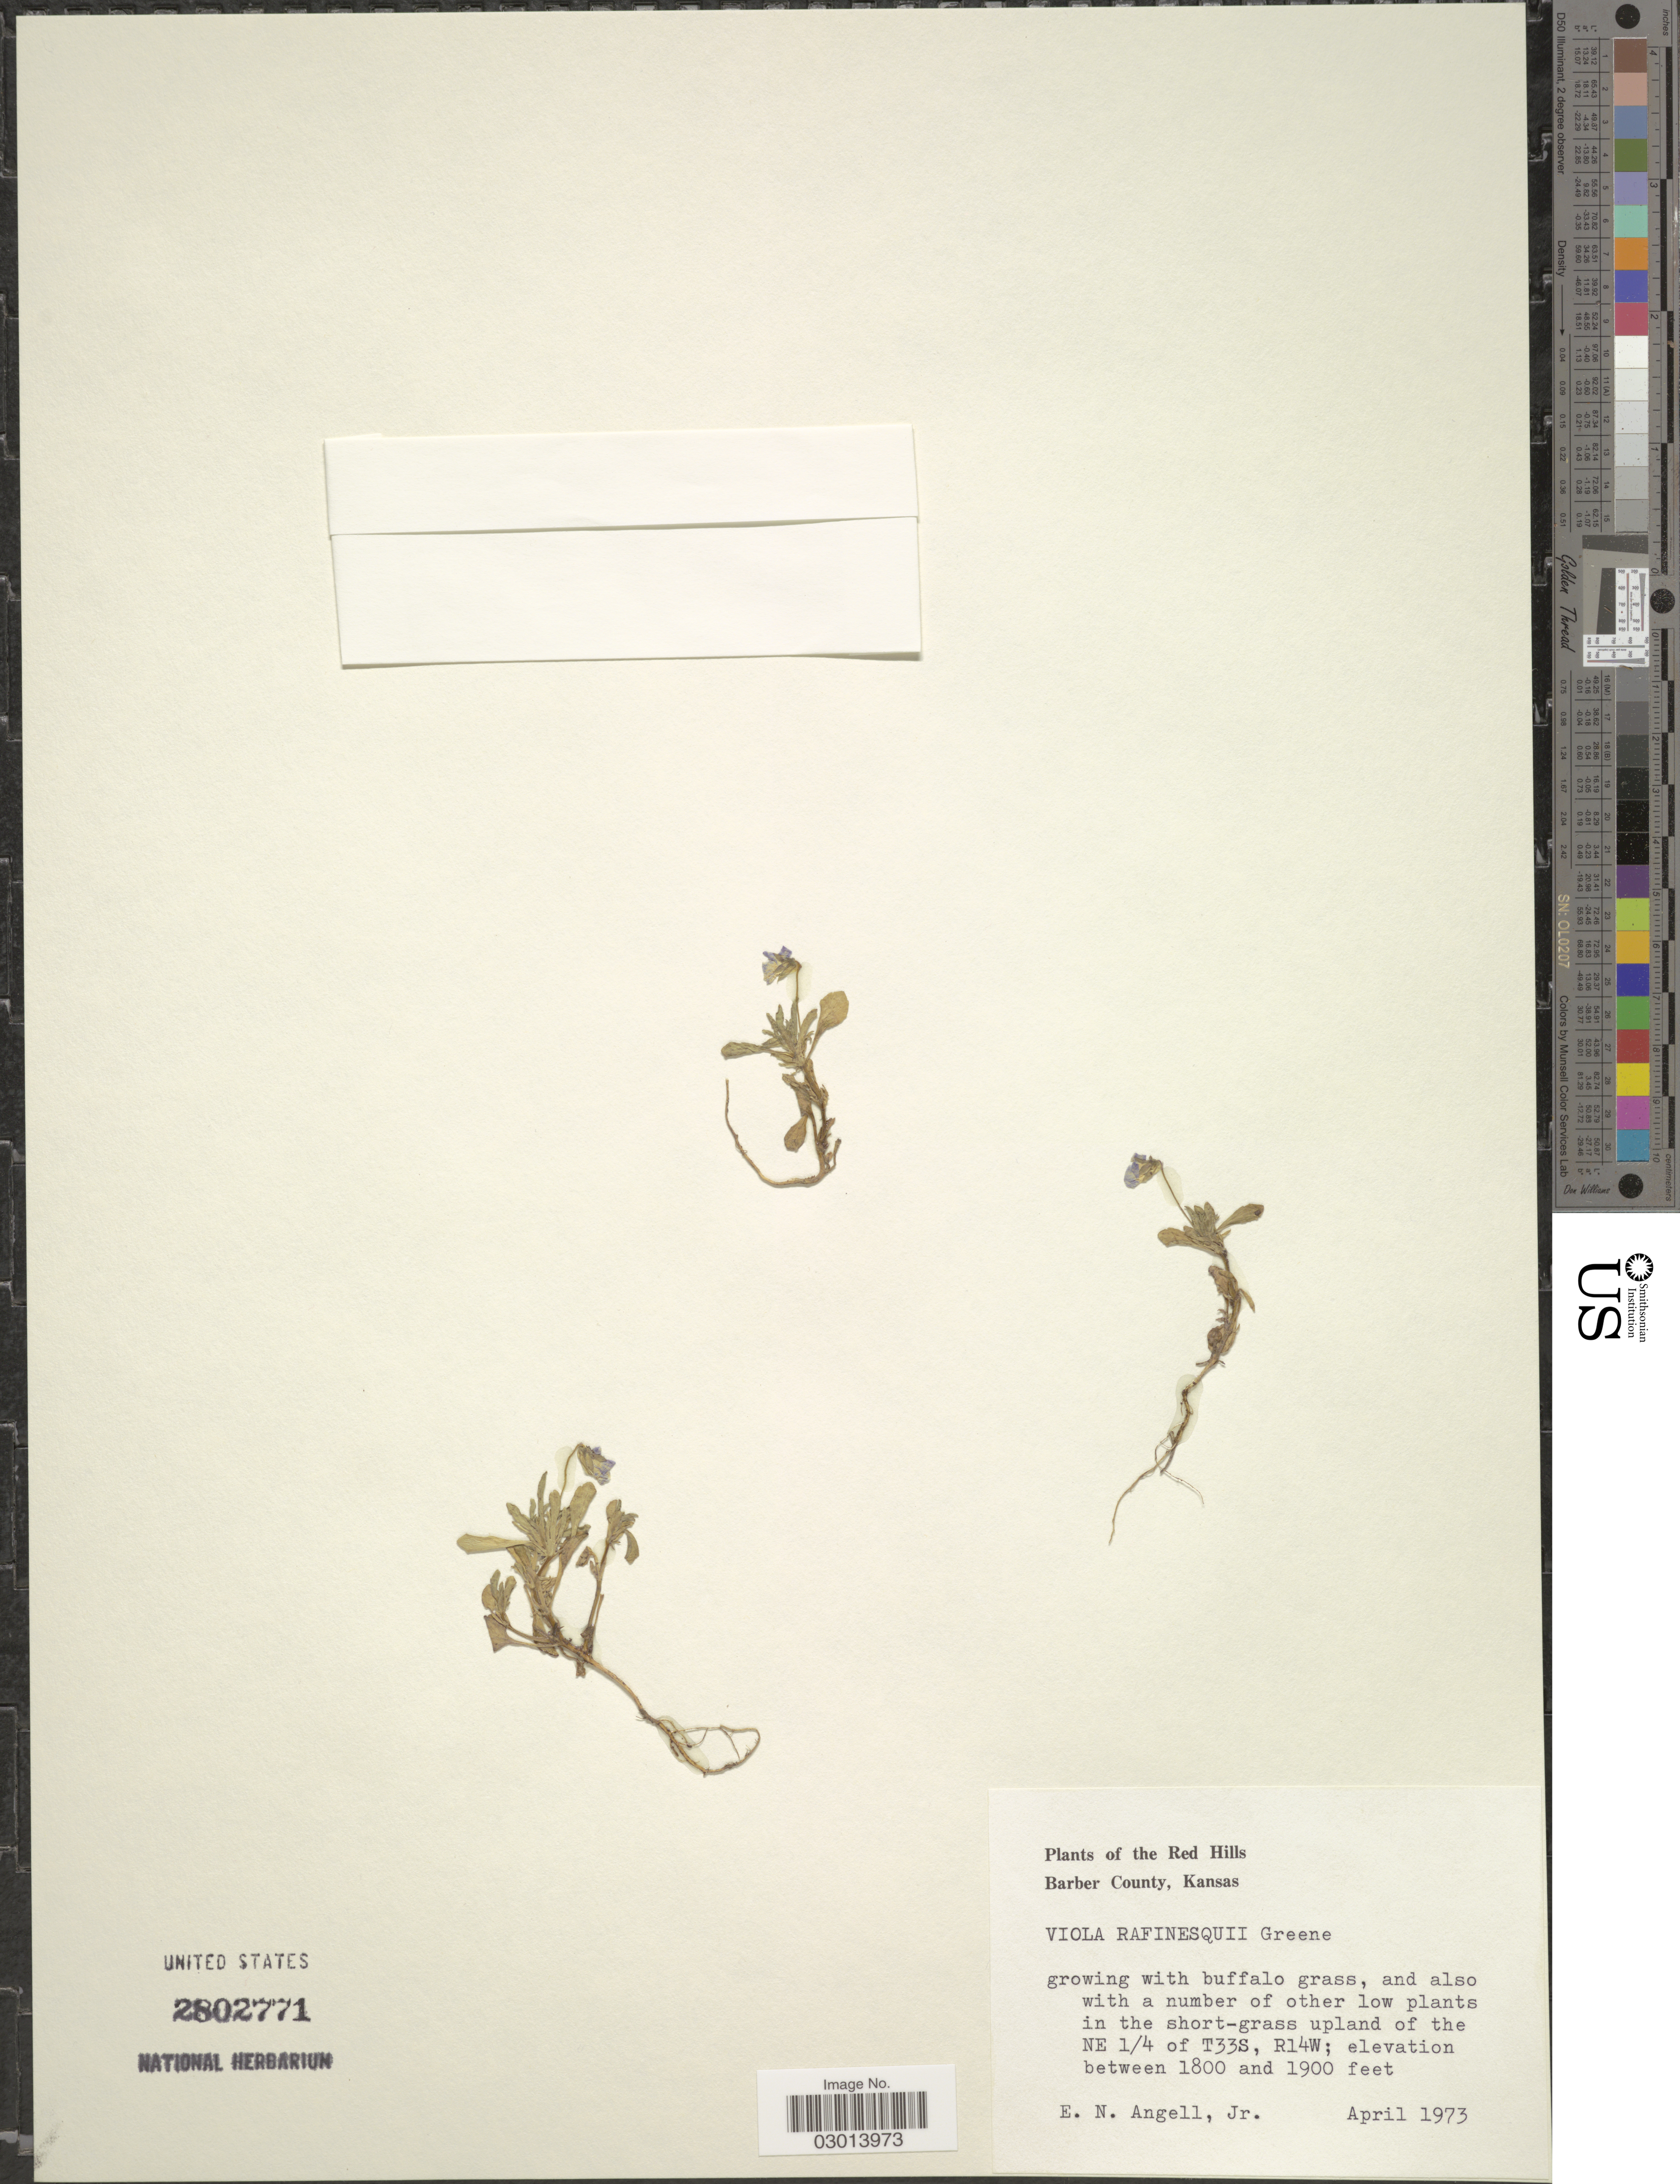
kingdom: Plantae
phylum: Tracheophyta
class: Magnoliopsida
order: Malpighiales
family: Violaceae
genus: Viola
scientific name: Viola rafinesquei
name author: Greene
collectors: J. Angell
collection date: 1973-04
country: United States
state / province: Kansas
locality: Red Hills. Barber County. Growing with buffalo grass, and also with a number of other low plants in the short-grass upland of the NE 1/4 of T33S, R14W.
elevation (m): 549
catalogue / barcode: US 2802771